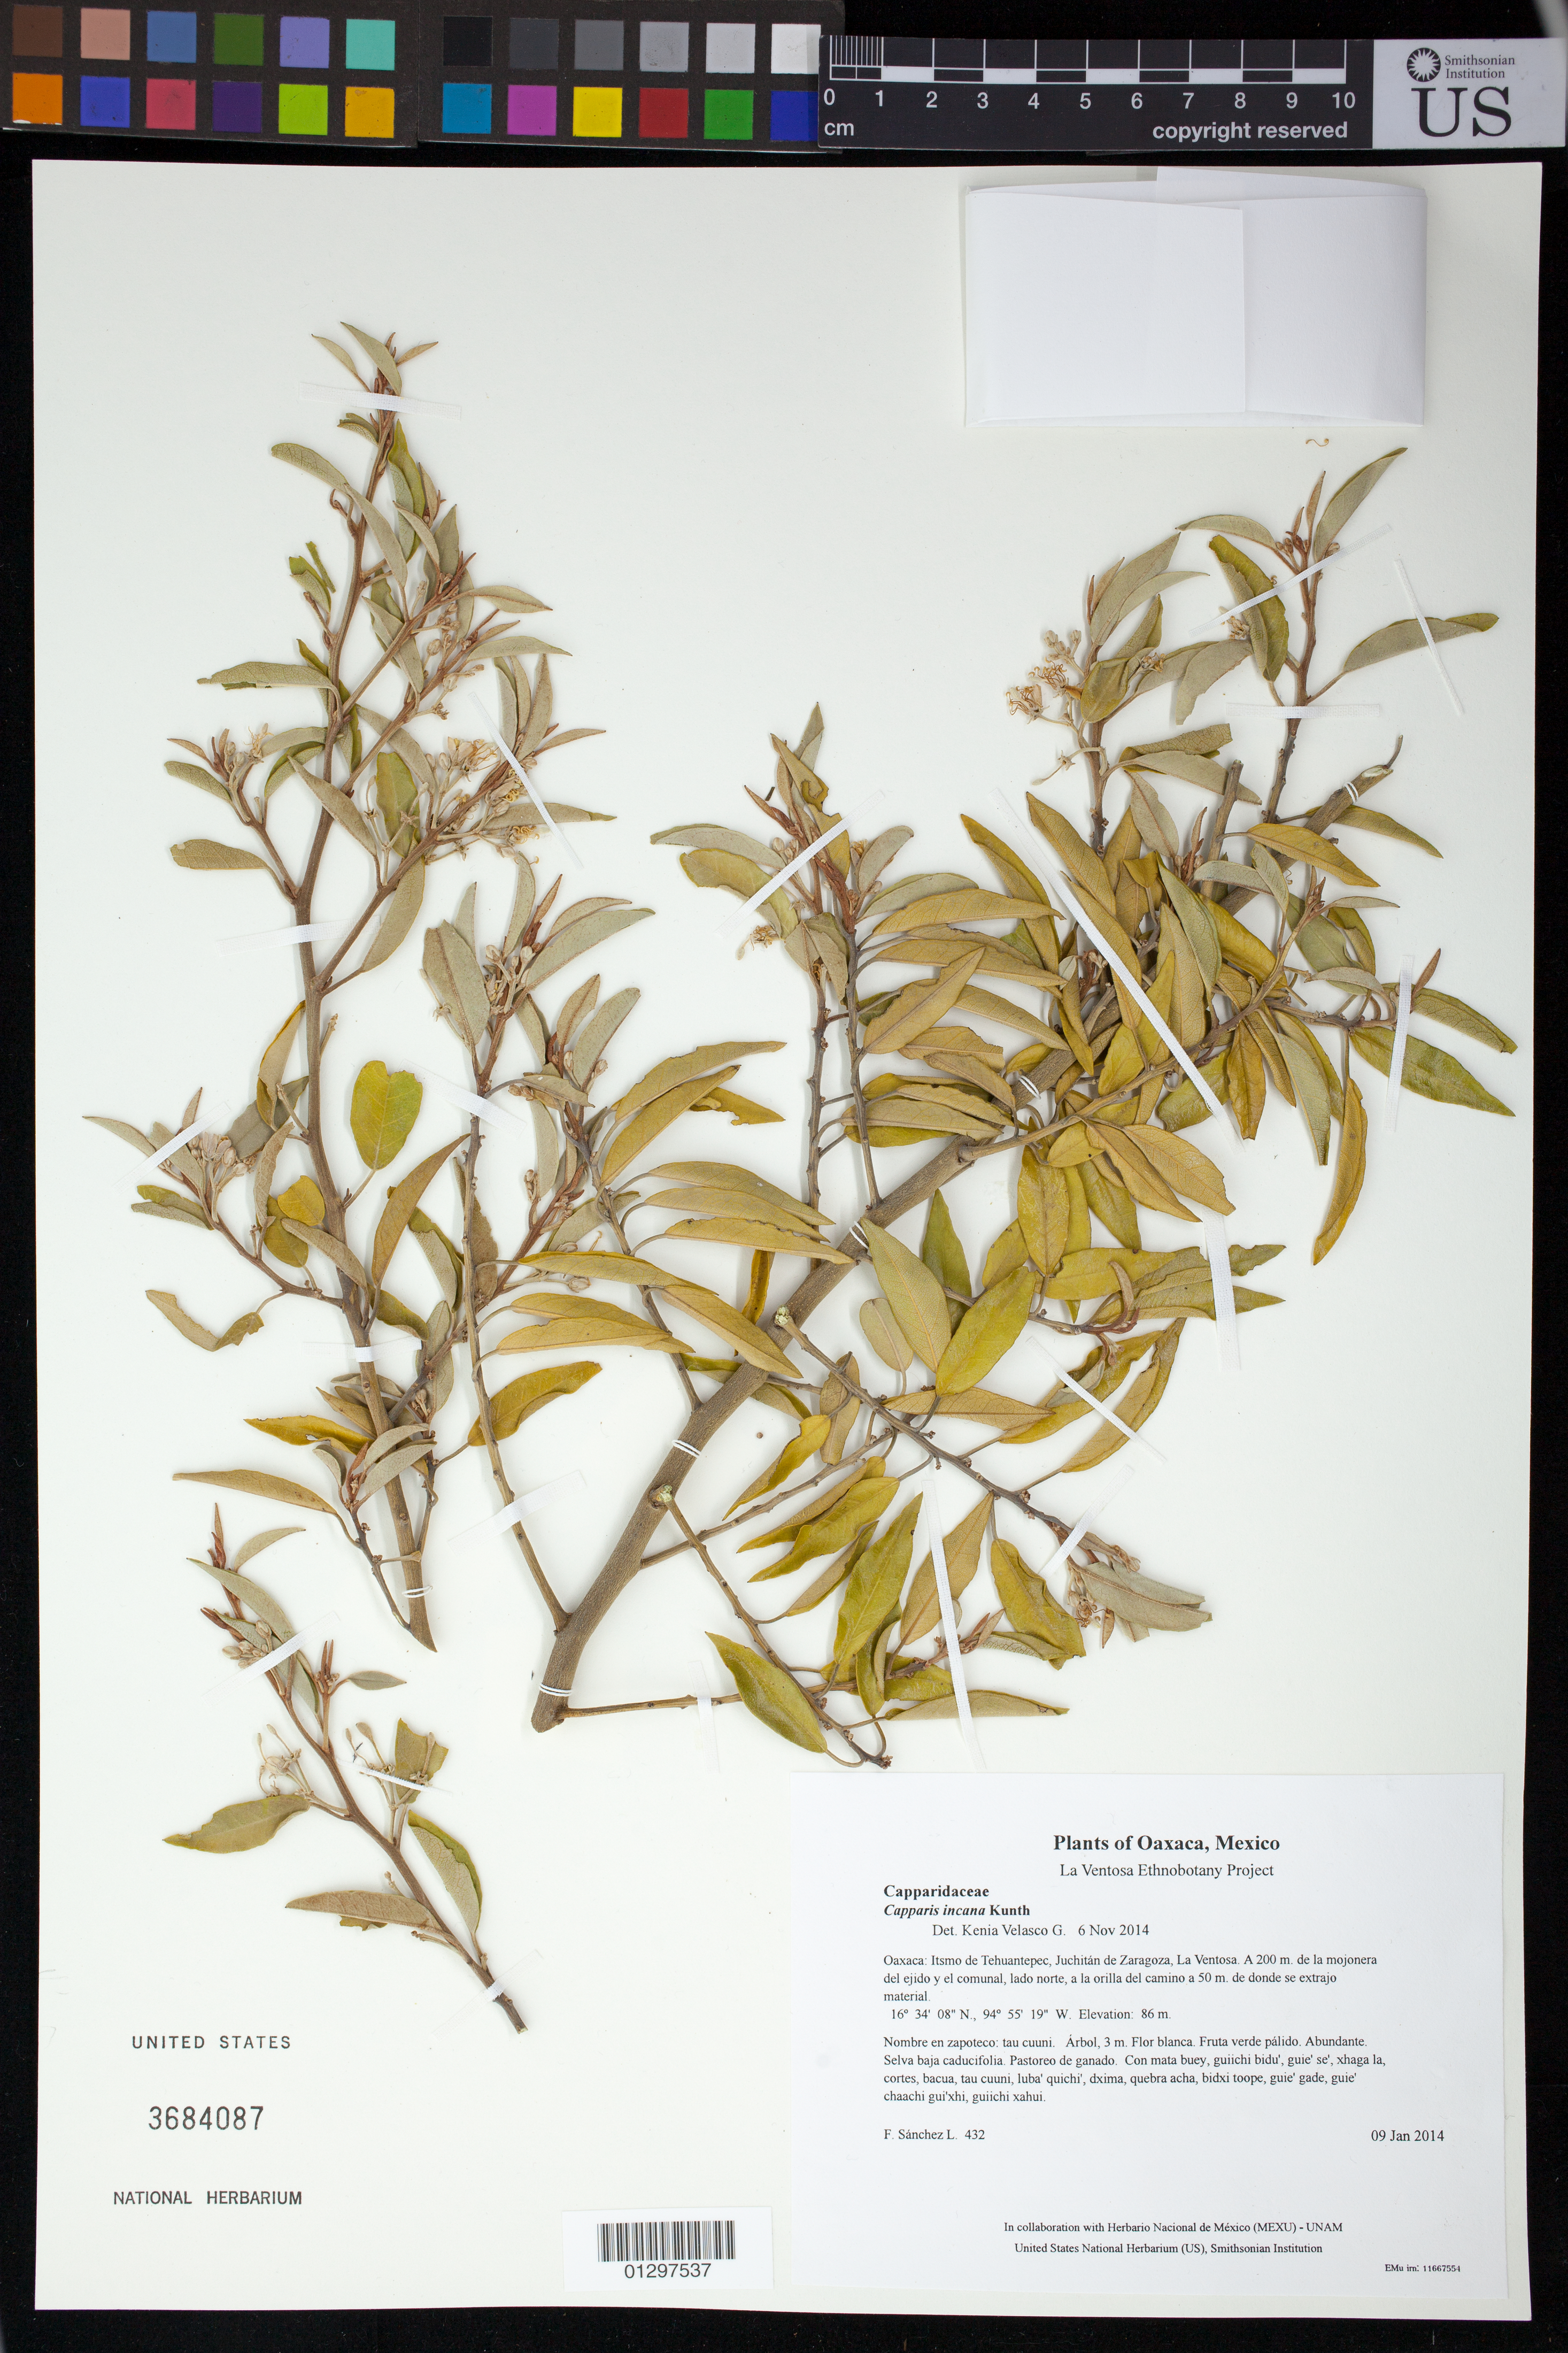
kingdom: Plantae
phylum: Tracheophyta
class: Magnoliopsida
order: Brassicales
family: Capparaceae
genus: Quadrella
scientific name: Quadrella incana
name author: (Kunth) Iltis & Cornejo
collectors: F. Sánchez L.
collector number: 432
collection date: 2014-01-09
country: Mexico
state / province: Oaxaca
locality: Itsmo de Tehuantepec, Juchitán de Zaragoza, La Ventosa. A 200 m. de la mojonera del ejido y el comunal, lado norte, a la orilla del camino a 50 m. de donde se extrajo material.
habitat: Selva baja caducifolia. Pastoreo de ganado.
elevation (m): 86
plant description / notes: JEBOT, MEXU, SERO, US; Yaga. 3 m. Guie' naquichi'. Cuaananaxhi naga' naté. Stale.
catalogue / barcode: US 3684087